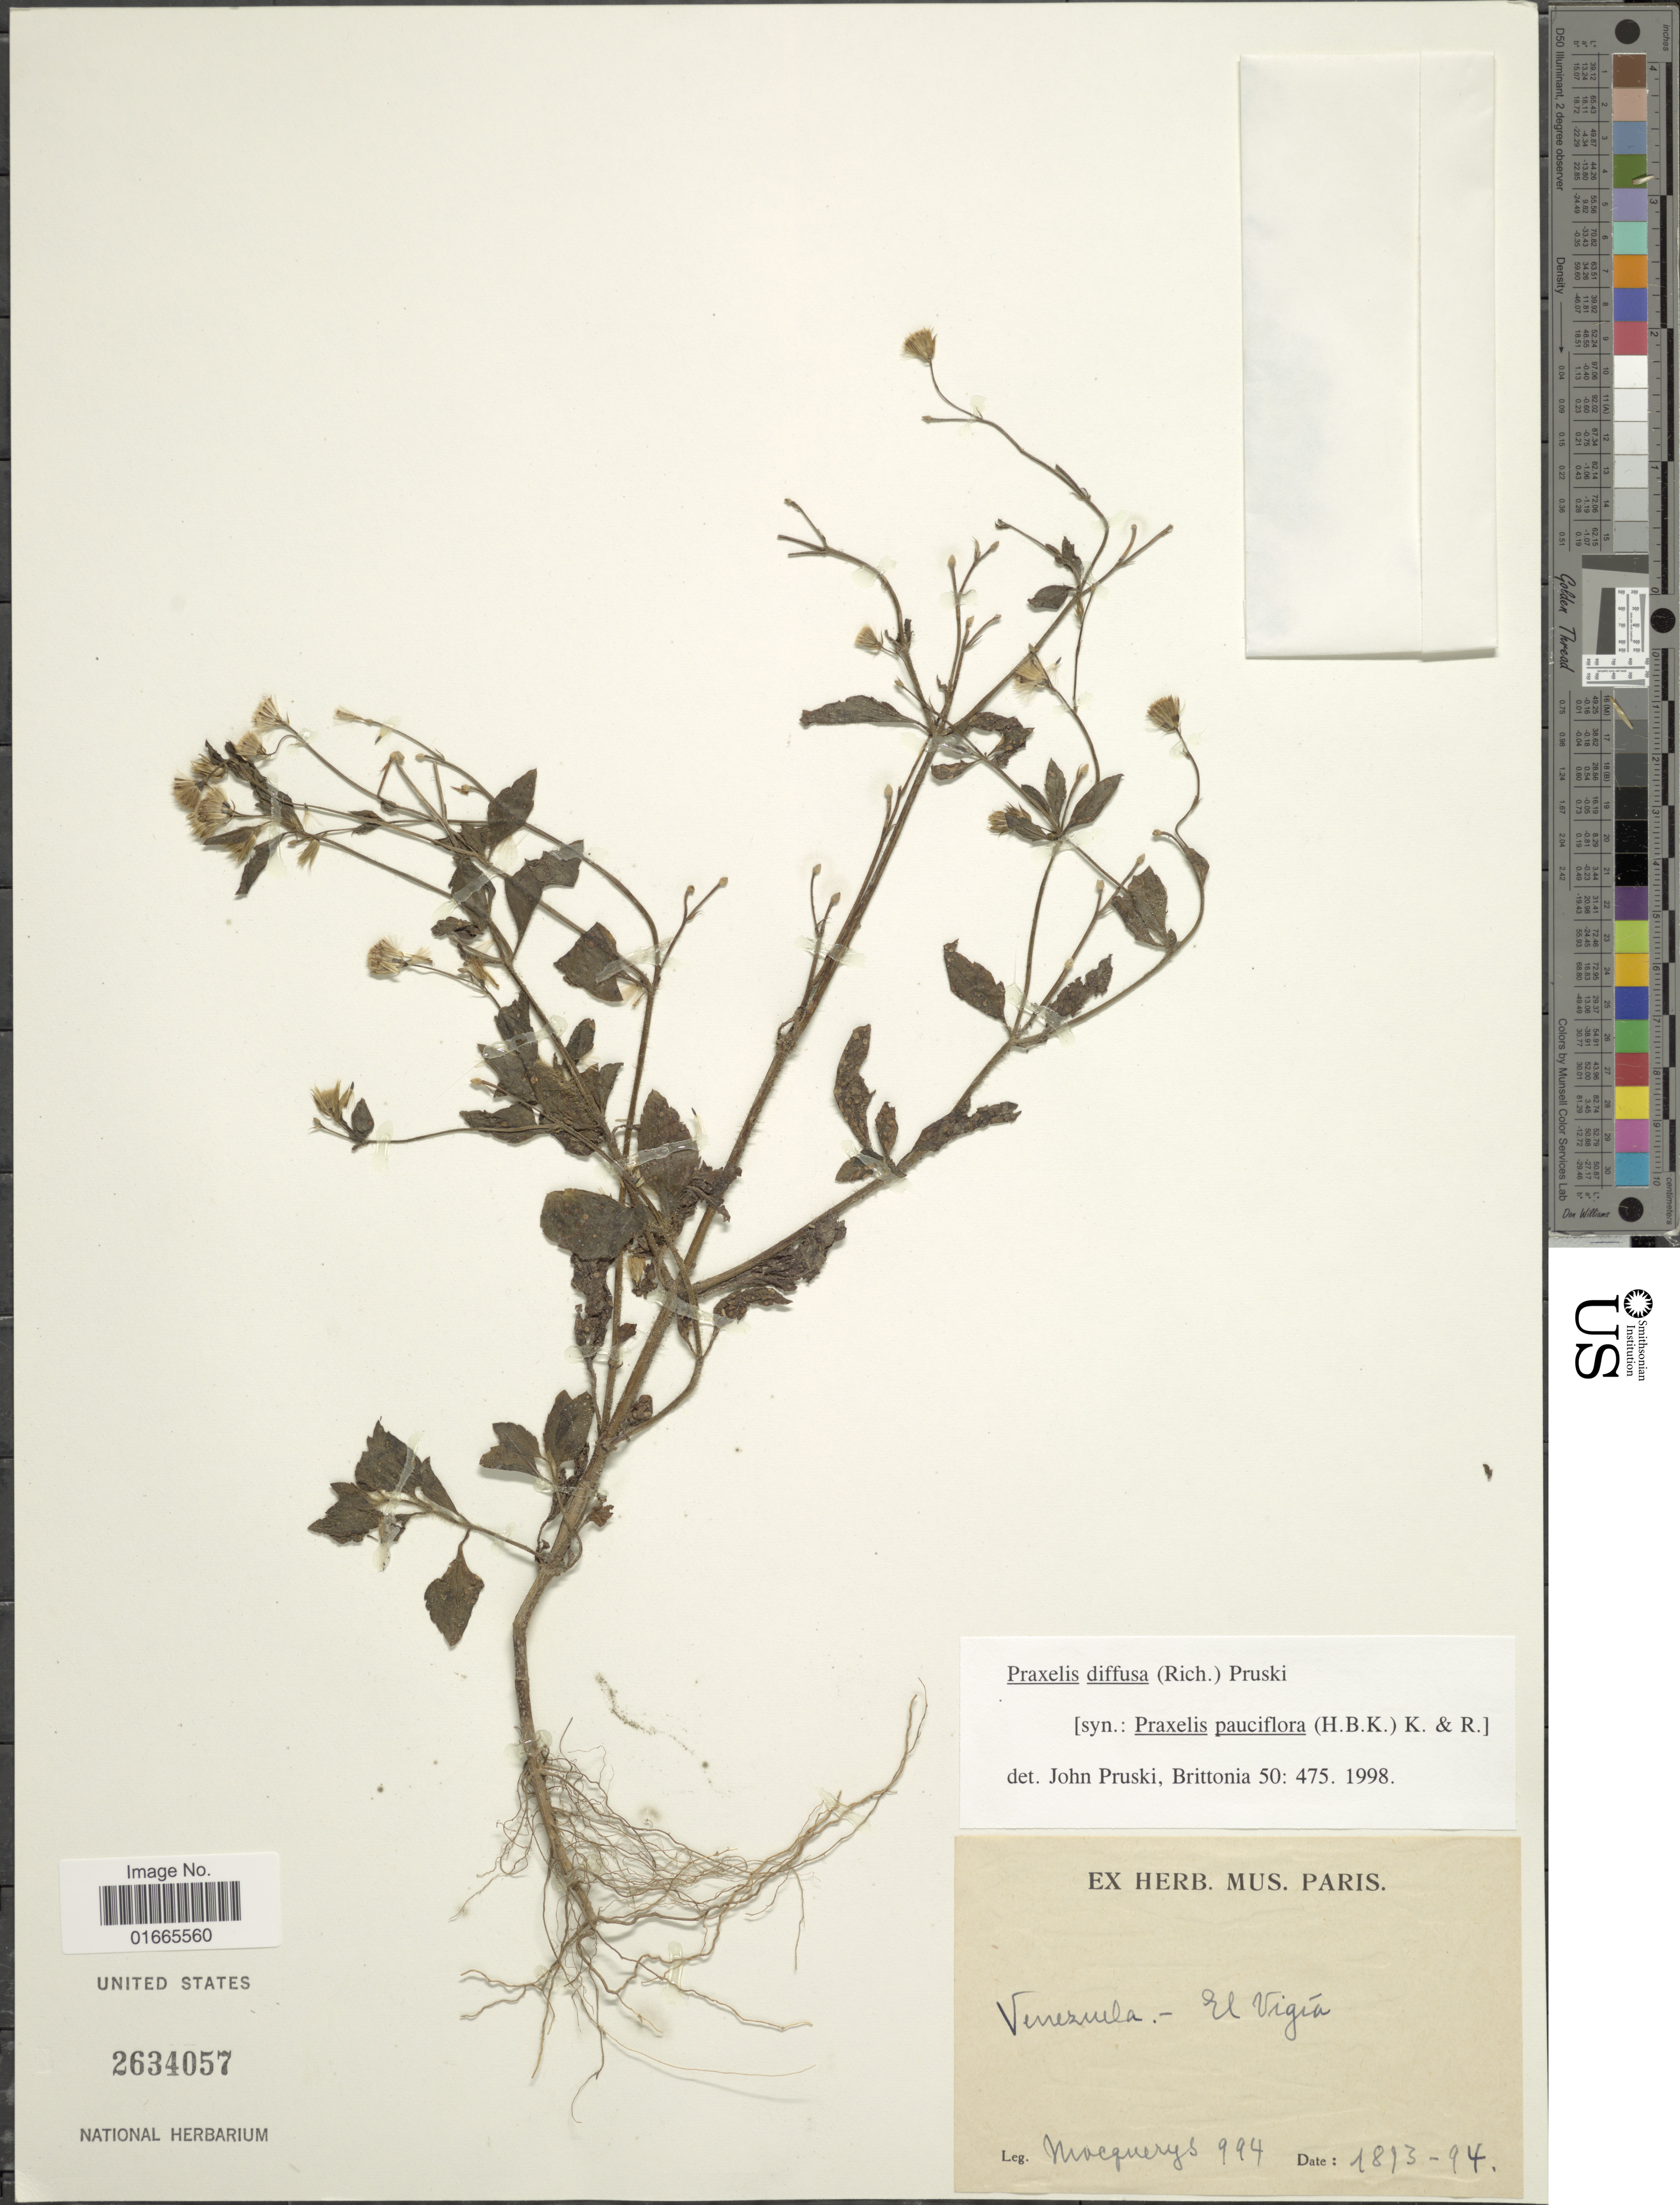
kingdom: Plantae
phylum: Tracheophyta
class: Magnoliopsida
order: Asterales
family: Asteraceae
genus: Praxelis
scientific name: Praxelis diffusa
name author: (Rich.) Pruski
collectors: A. Mocquerys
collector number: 994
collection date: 1893/1894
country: Venezuela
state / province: Mérida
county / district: Alberto Adriani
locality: El Vigía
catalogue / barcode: US 2634057